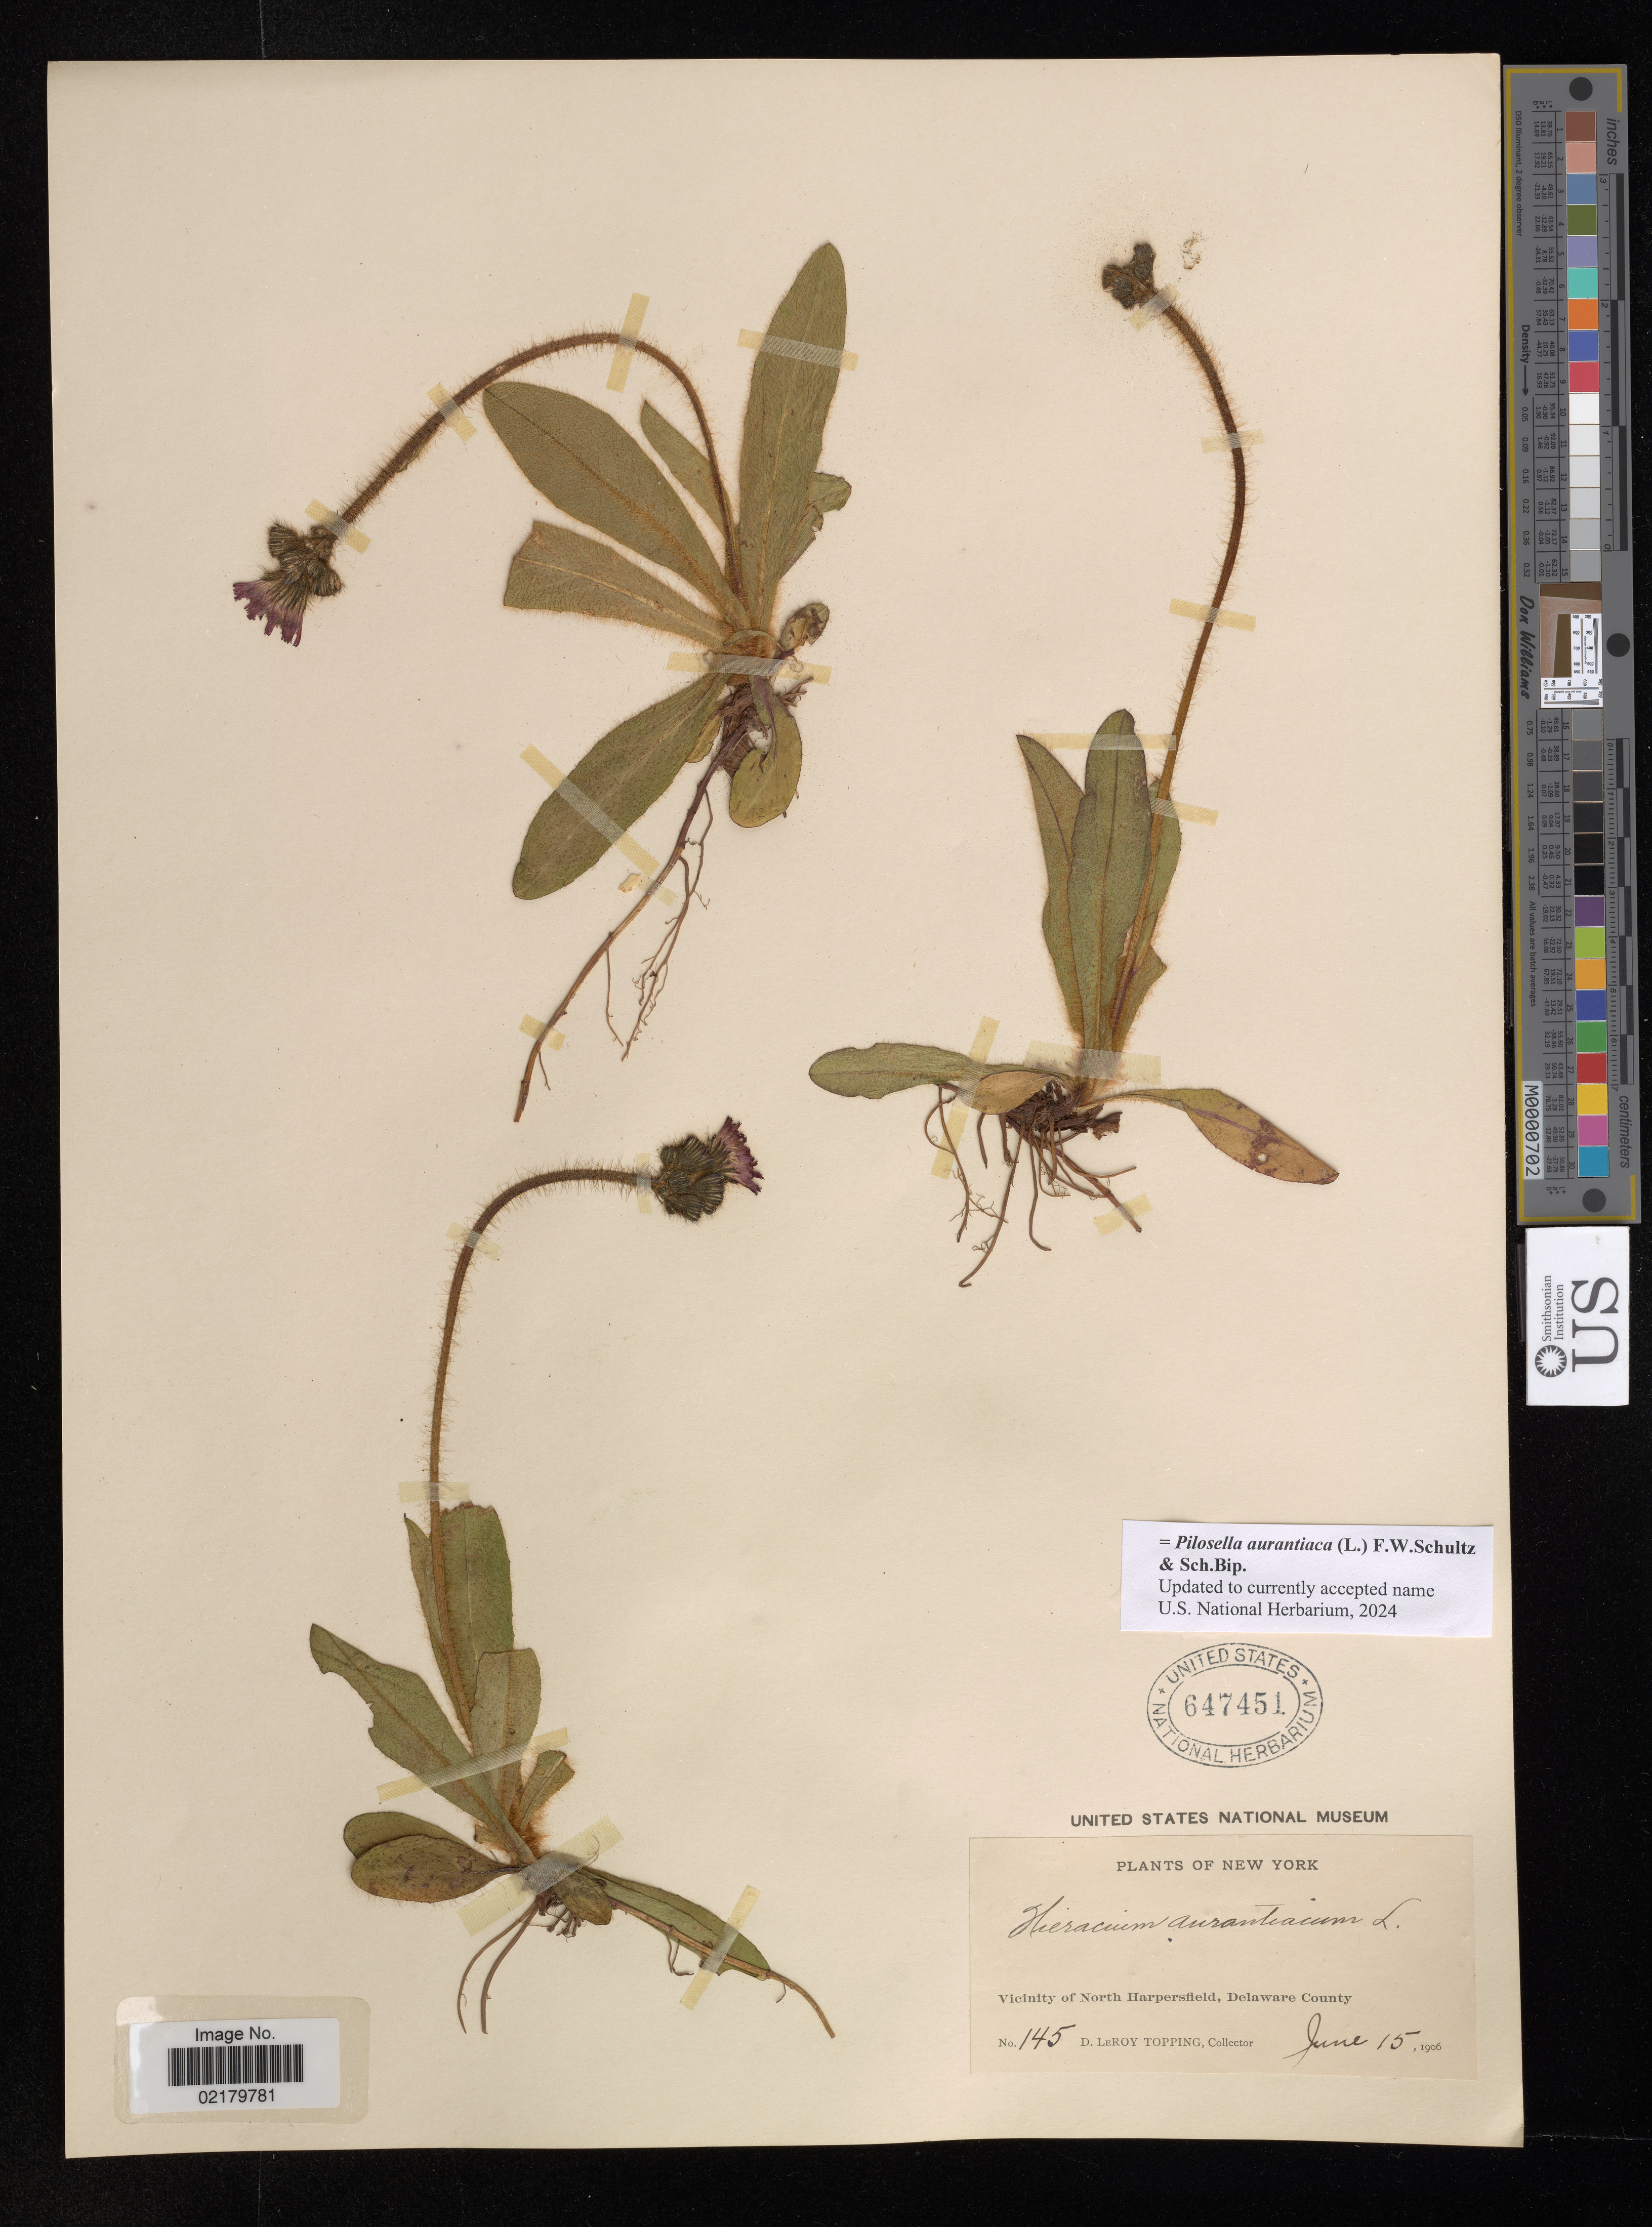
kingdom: Plantae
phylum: Tracheophyta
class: Magnoliopsida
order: Asterales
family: Asteraceae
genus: Pilosella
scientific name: Pilosella aurantiaca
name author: (L.) F.W. Schultz & Sch. Bip.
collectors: D. L. Topping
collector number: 145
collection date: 1906-06-15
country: United States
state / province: New York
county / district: Delaware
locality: Vicinity of North Harpersfield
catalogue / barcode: US 647451